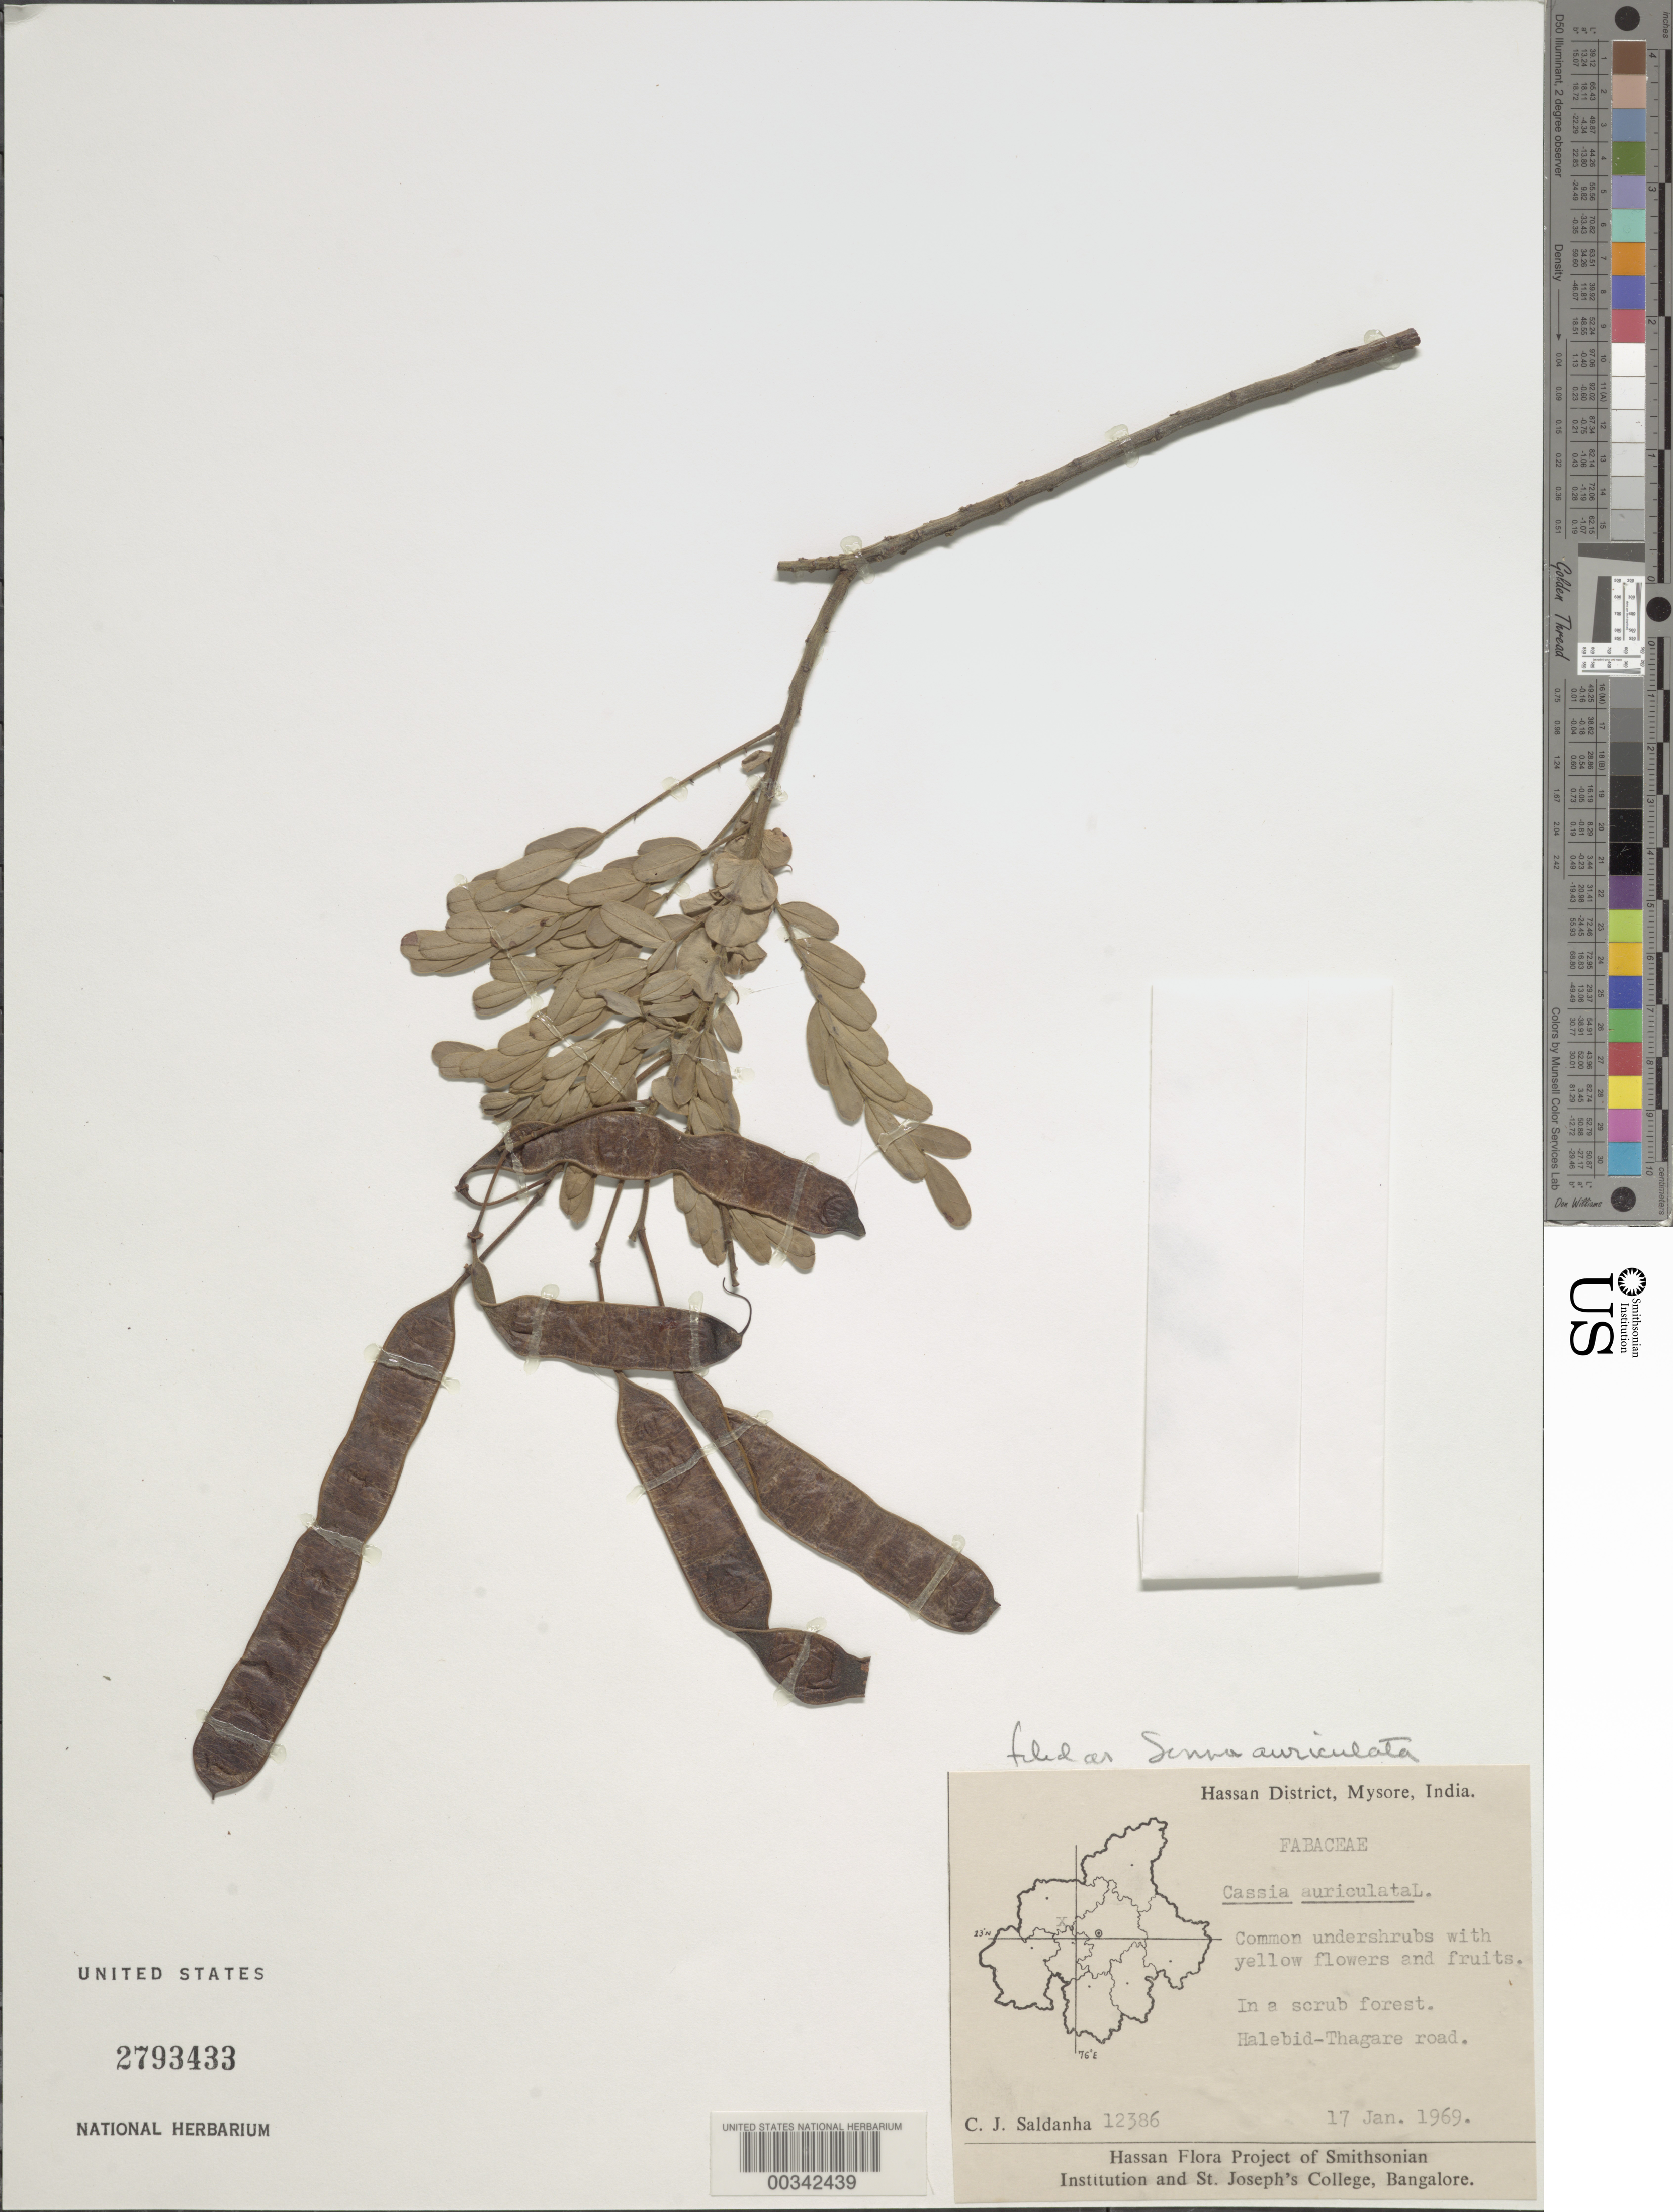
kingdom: Plantae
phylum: Tracheophyta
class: Magnoliopsida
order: Fabales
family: Fabaceae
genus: Senna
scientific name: Senna auriculata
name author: (L.) Roxb.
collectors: C. J. Saldanha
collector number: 12386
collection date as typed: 17 Jan 1969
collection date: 1969-01-17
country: India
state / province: Karnataka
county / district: Hassan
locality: Halebid-thagare road, mysore state [mysore state = karnataka.]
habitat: In scrub forest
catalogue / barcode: US 2793433